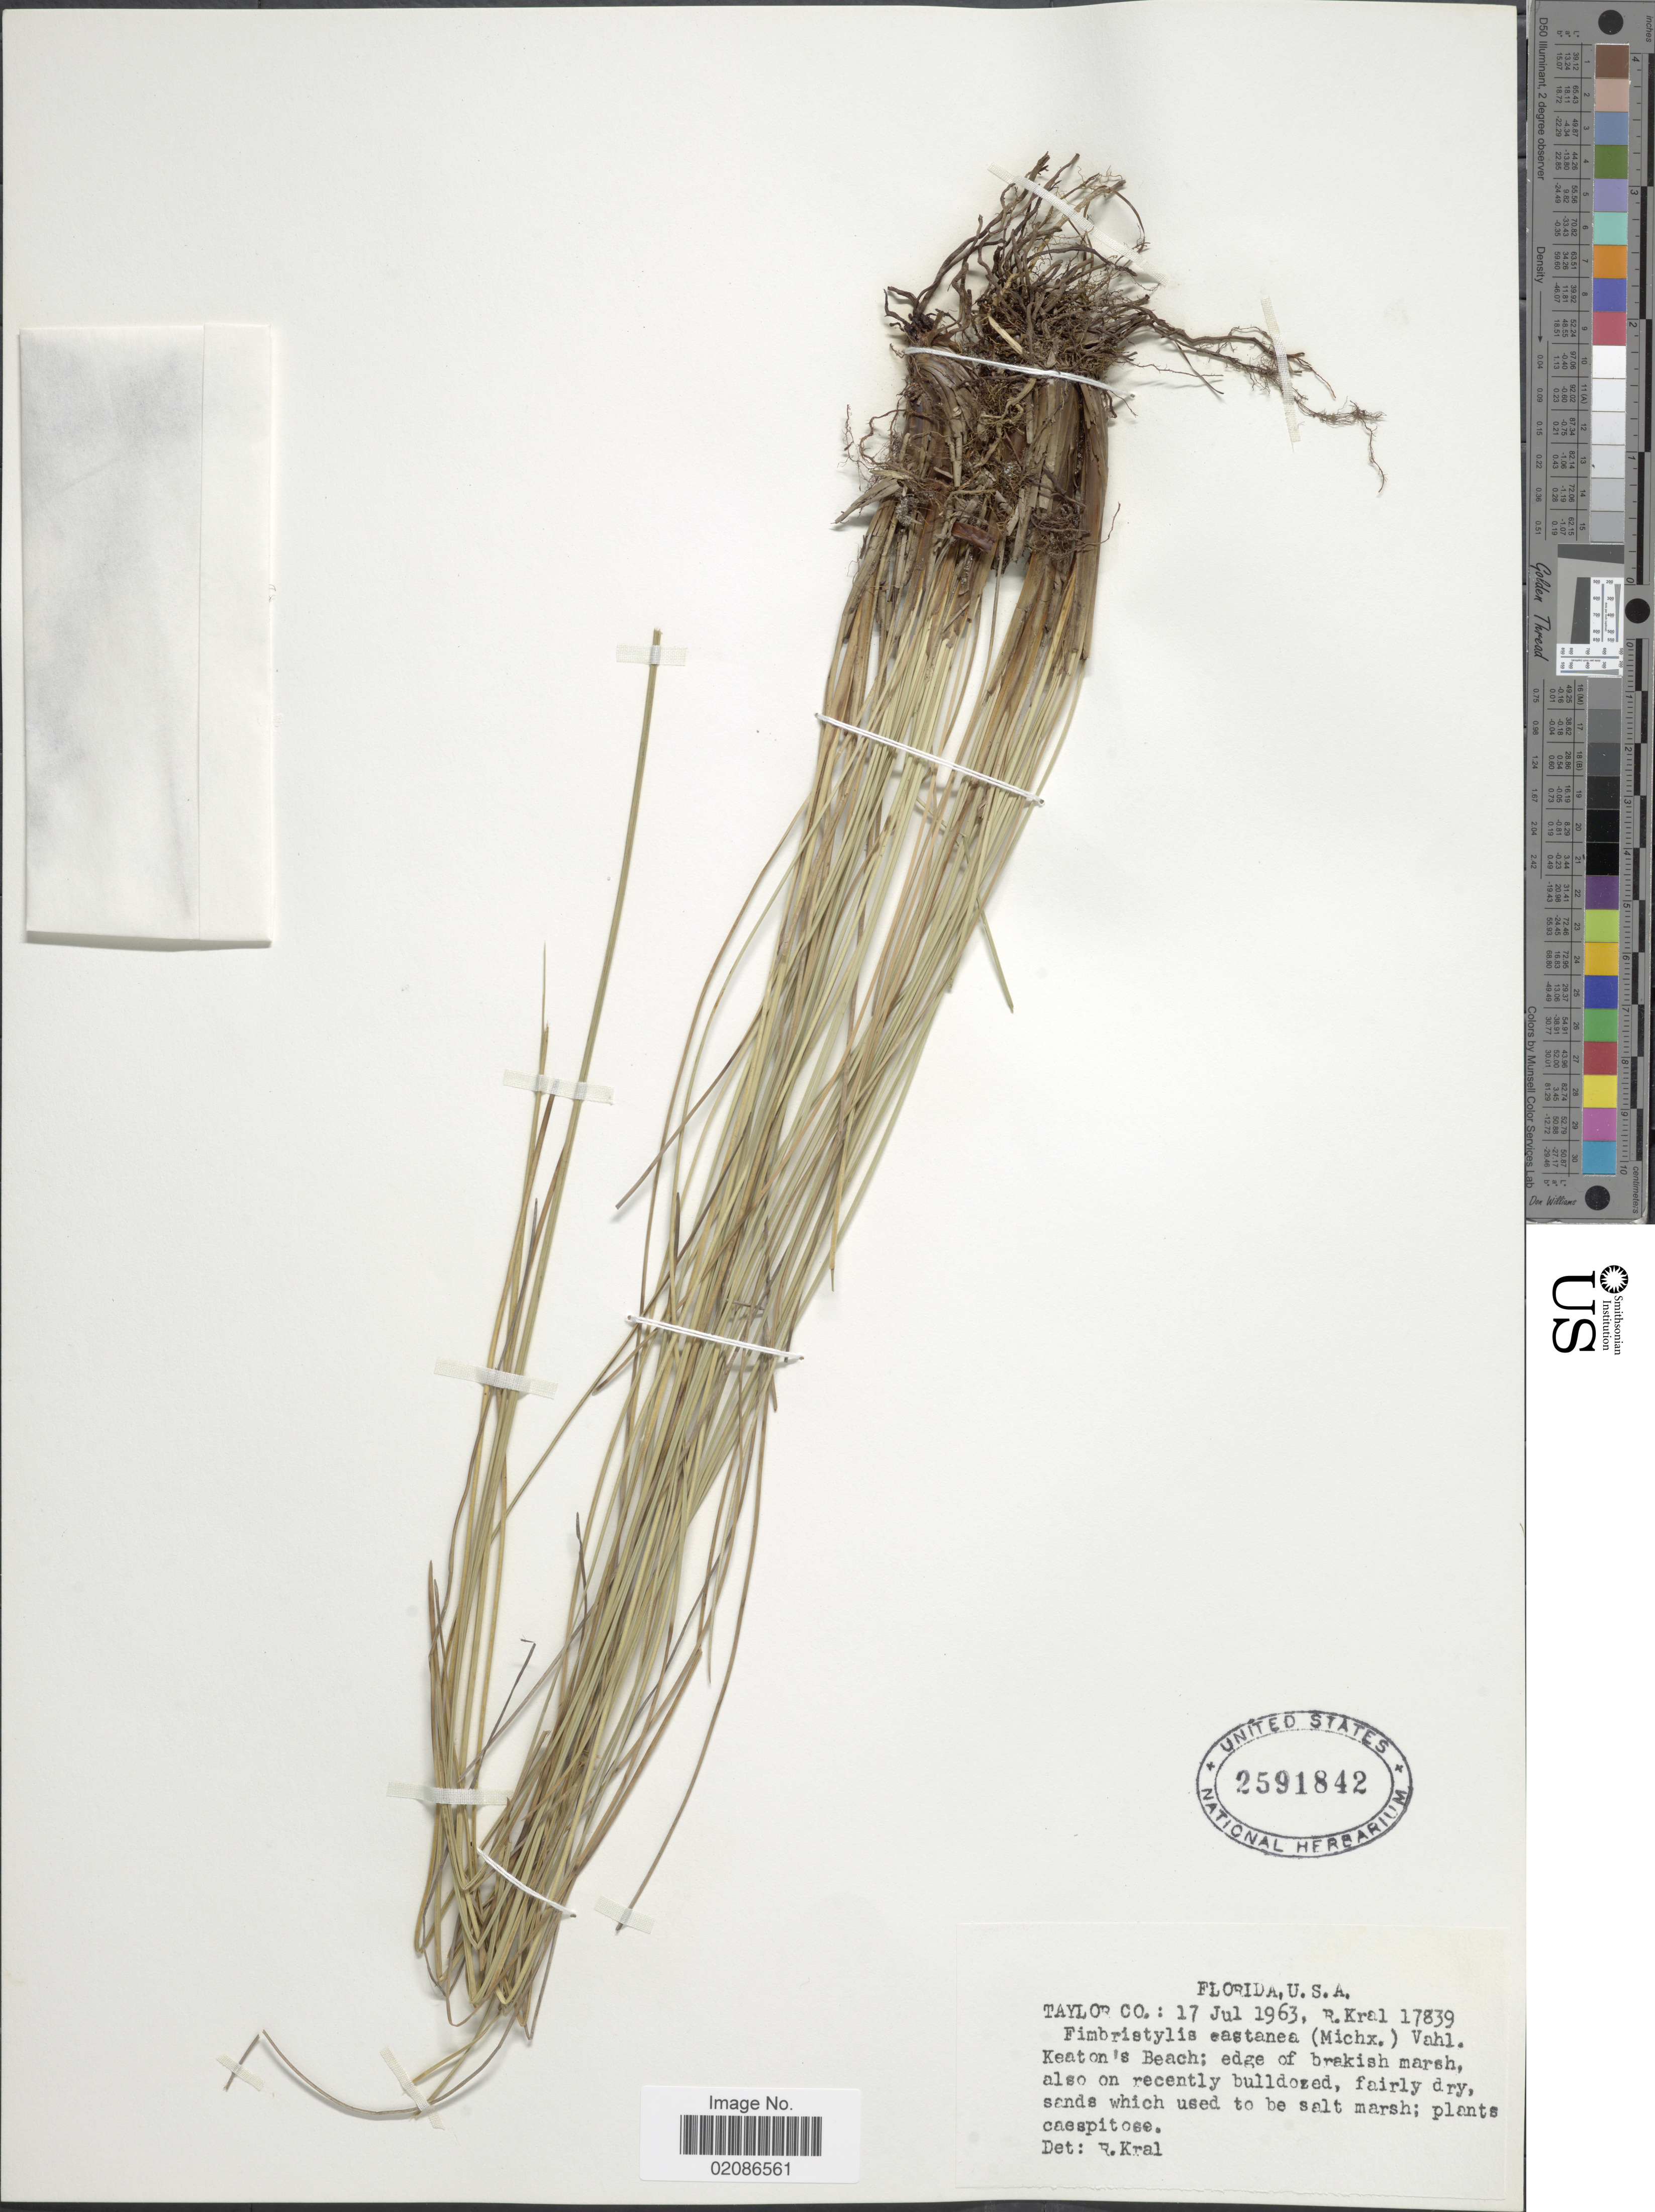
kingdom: Plantae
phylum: Tracheophyta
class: Liliopsida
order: Poales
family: Cyperaceae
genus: Fimbristylis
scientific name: Fimbristylis castanea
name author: (Michx.) Vahl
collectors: R. Kral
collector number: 17839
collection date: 1963-07-17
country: United States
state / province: Florida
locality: Taylor Co; Keaton's Beach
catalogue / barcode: US 2591842